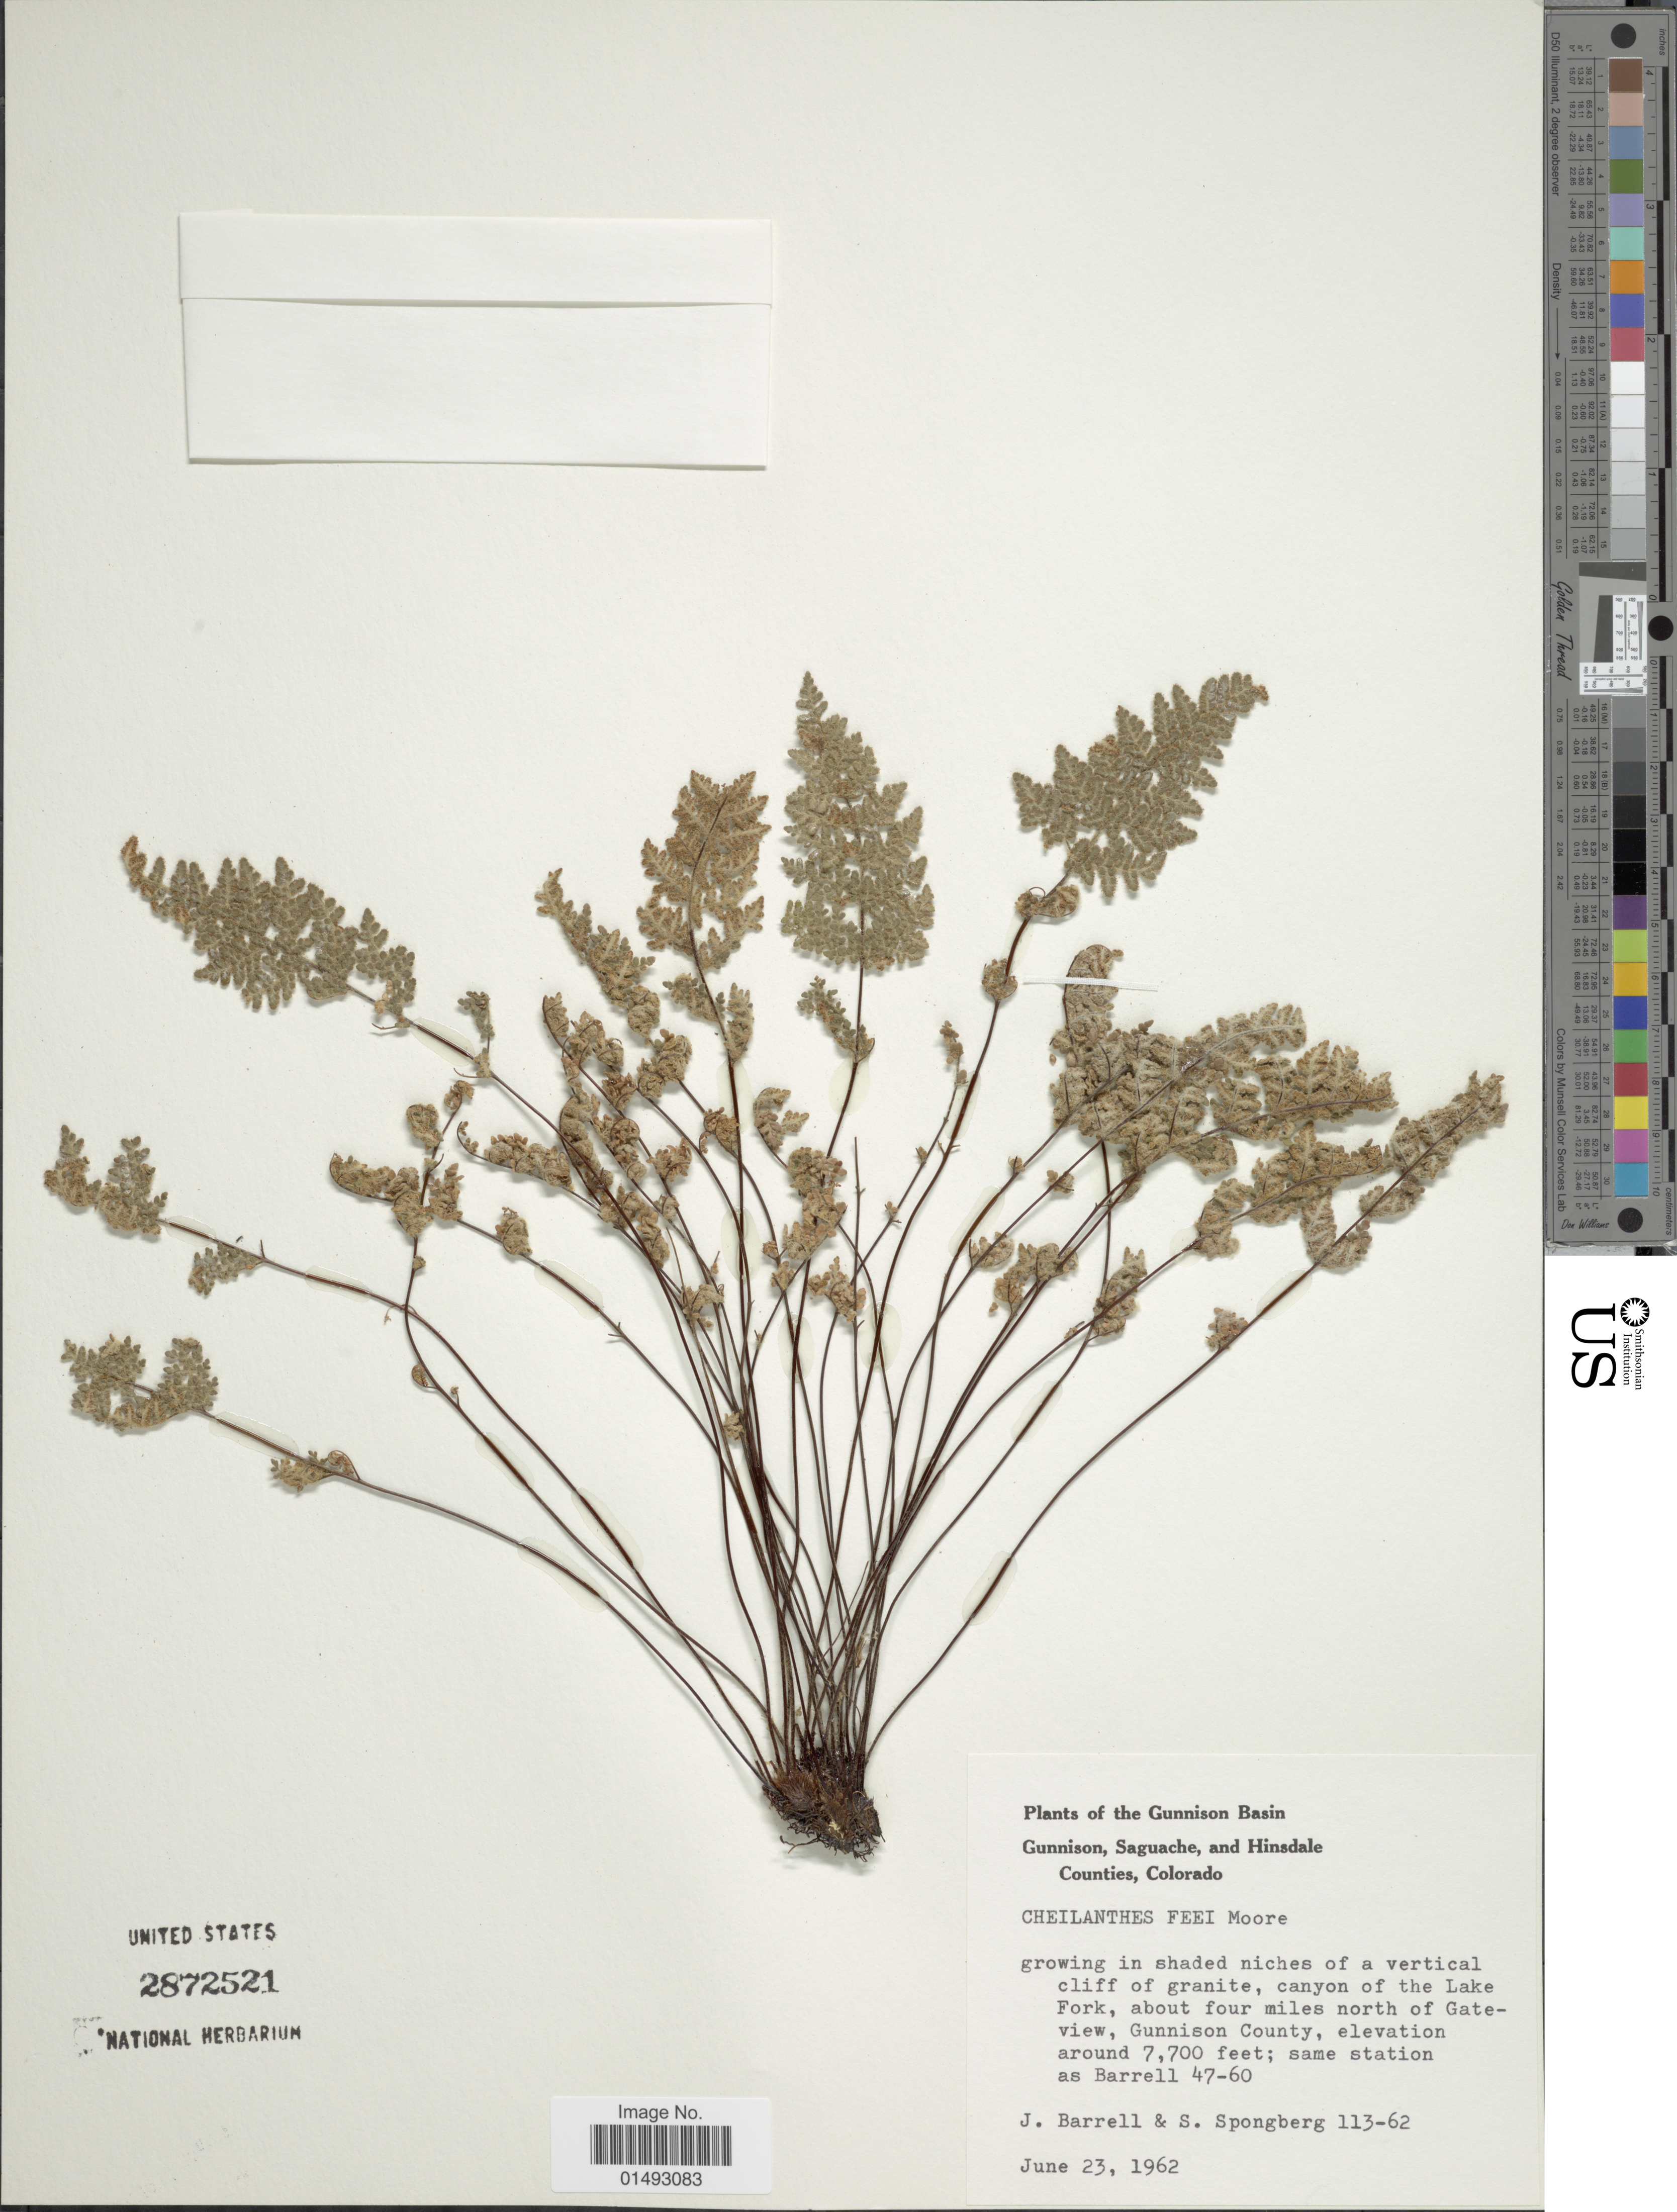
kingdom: Plantae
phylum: Tracheophyta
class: Polypodiopsida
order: Polypodiales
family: Pteridaceae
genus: Myriopteris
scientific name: Myriopteris gracilis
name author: Fée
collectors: J. Barrell & S. A.Spongberg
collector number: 113-62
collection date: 1962-06-23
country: United States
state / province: Colorado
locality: The Gunnison Basin Gunnison, Saguache, and Hinsdale Counties, growing in shaded niches of a vertical cliff of granite, canyon of the Lake Fork, about four miles north of Gateview, Gunnison County, same station as Barrel 47-60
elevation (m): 2347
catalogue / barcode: US 2872521